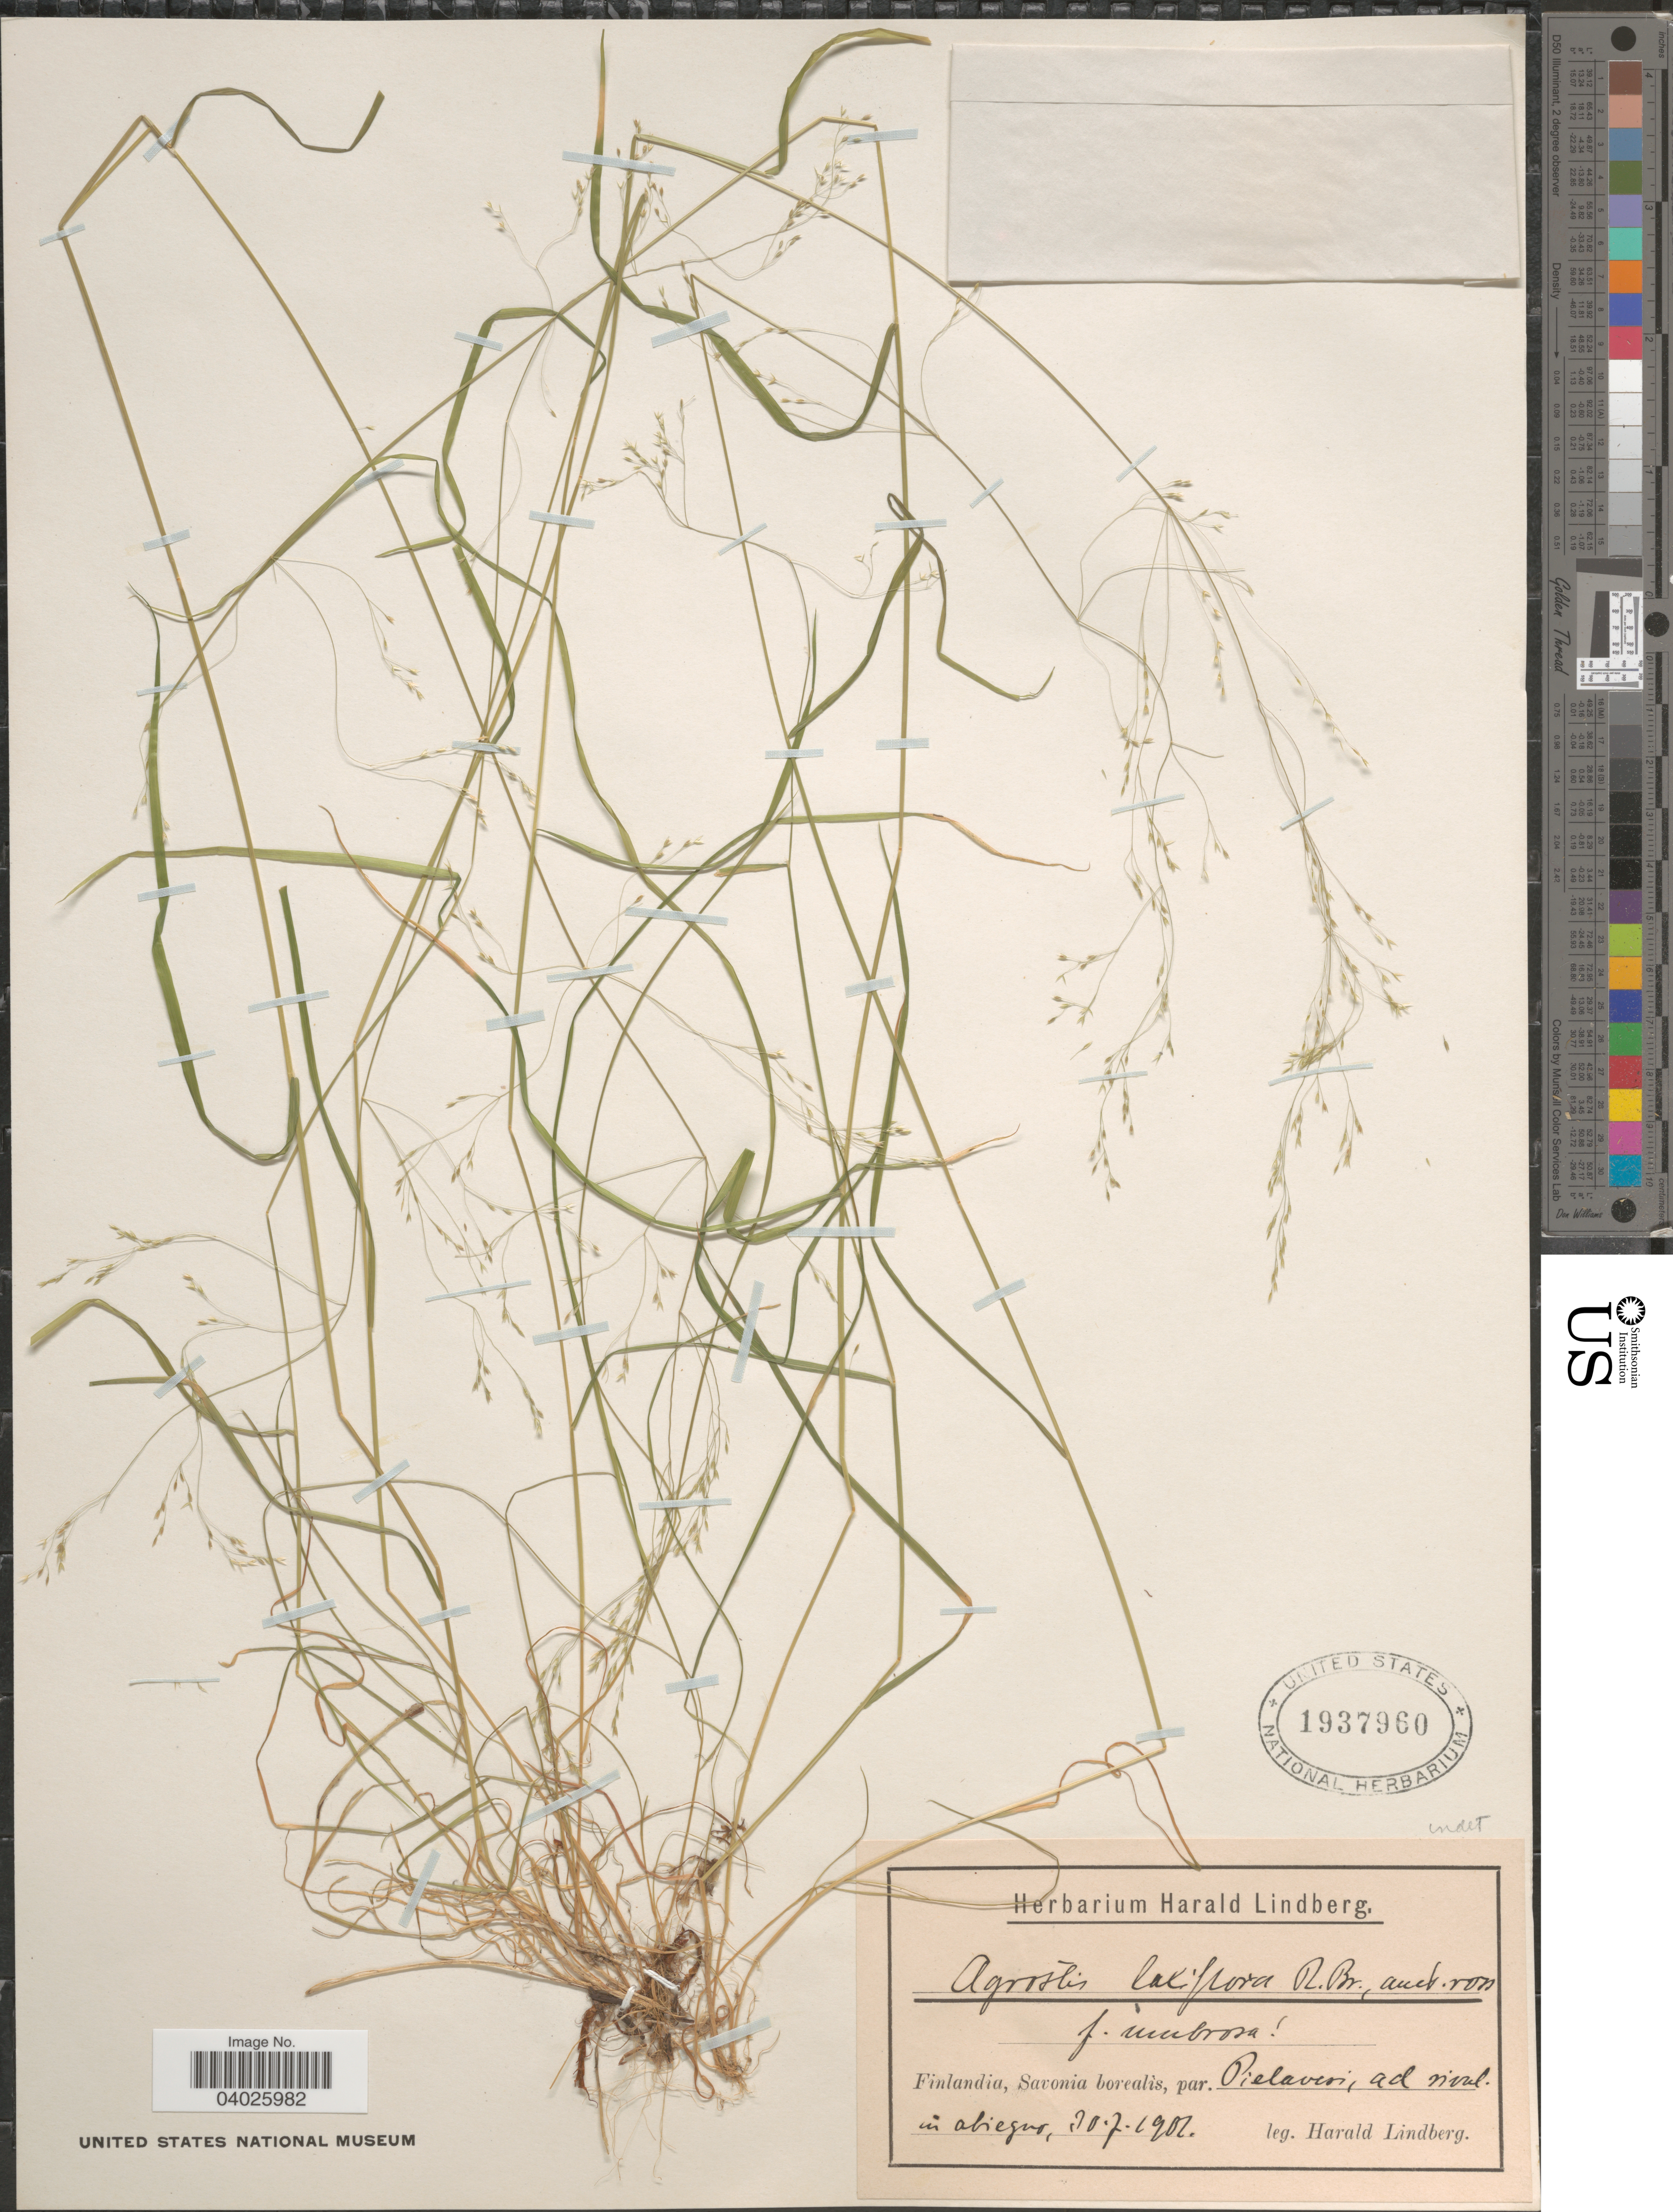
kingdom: Plantae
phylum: Tracheophyta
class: Liliopsida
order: Poales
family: Poaceae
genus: Agrostis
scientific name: Agrostis sp.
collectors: H. Lindberg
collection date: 1902-07-30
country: Finland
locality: Finlandia, Savonia borealis, par. Pielavesi, ad rivul. in abiegno.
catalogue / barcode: US 1937960